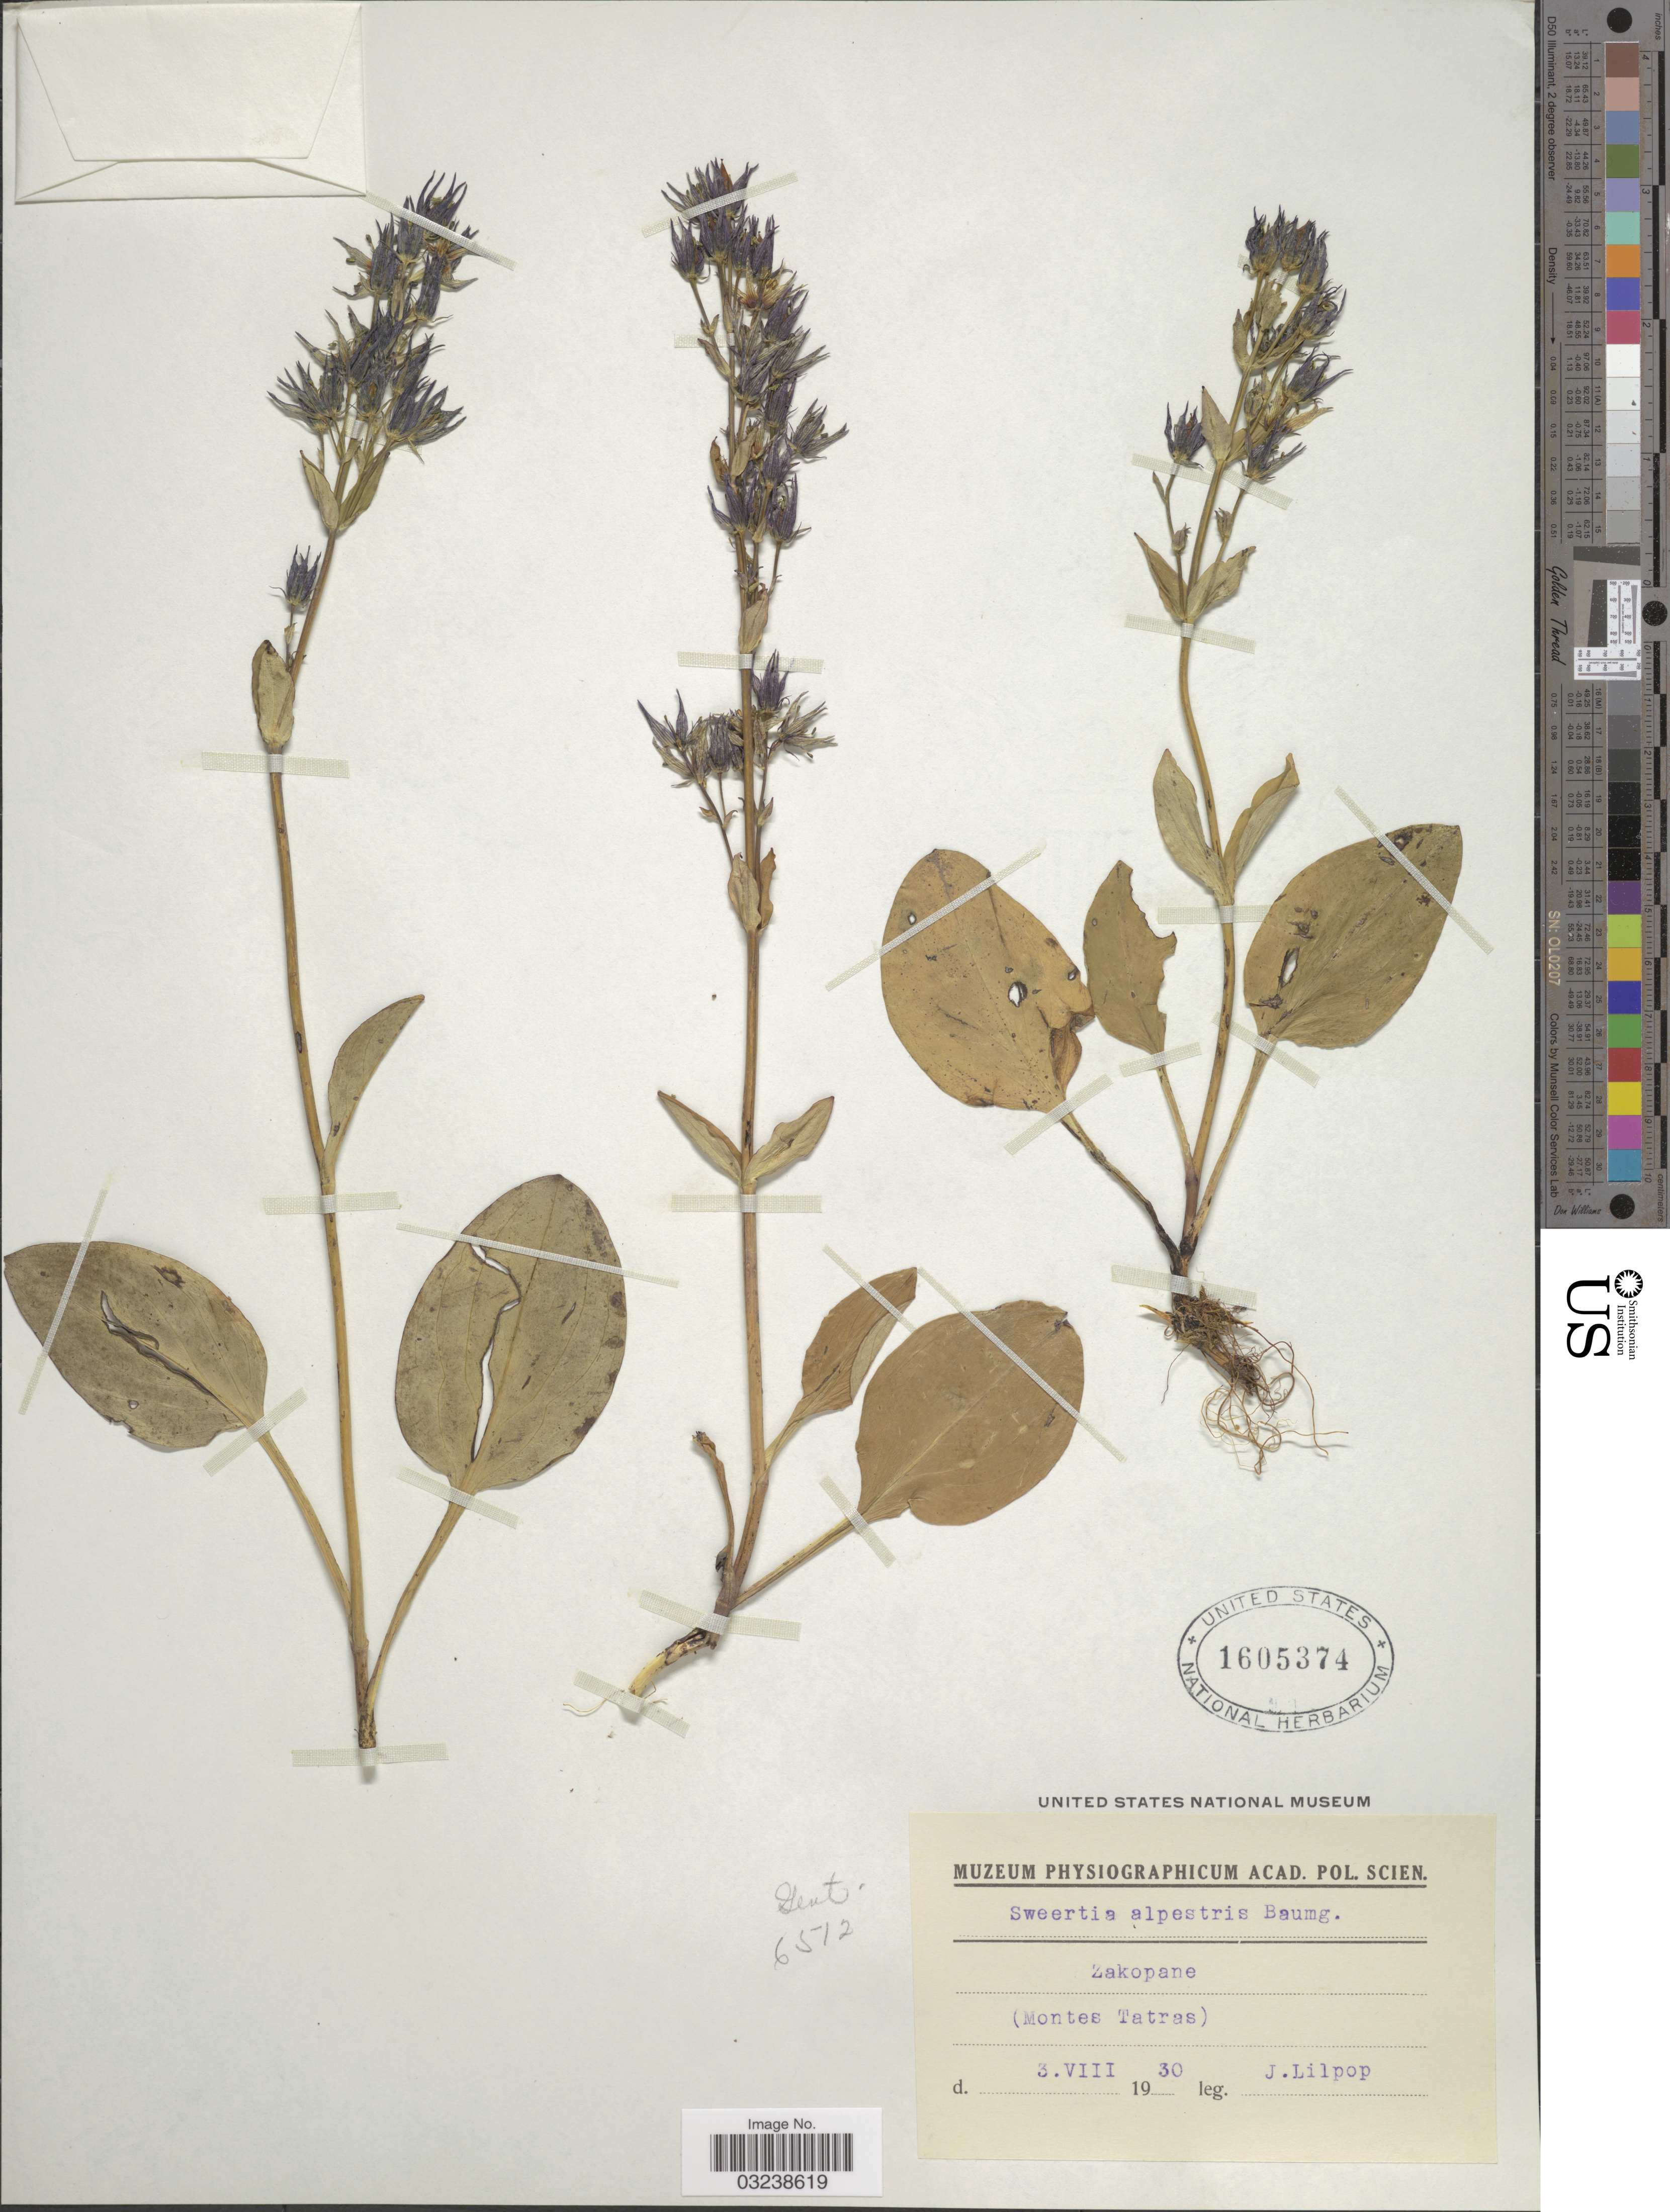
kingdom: Plantae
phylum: Tracheophyta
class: Magnoliopsida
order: Gentianales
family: Gentianaceae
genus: Swertia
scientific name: Swertia alpestris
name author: Baumg.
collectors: J. Lilpop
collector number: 6512?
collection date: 1930-08-03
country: Poland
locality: Zakopane (Montes Tatras).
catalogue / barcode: US 1605374